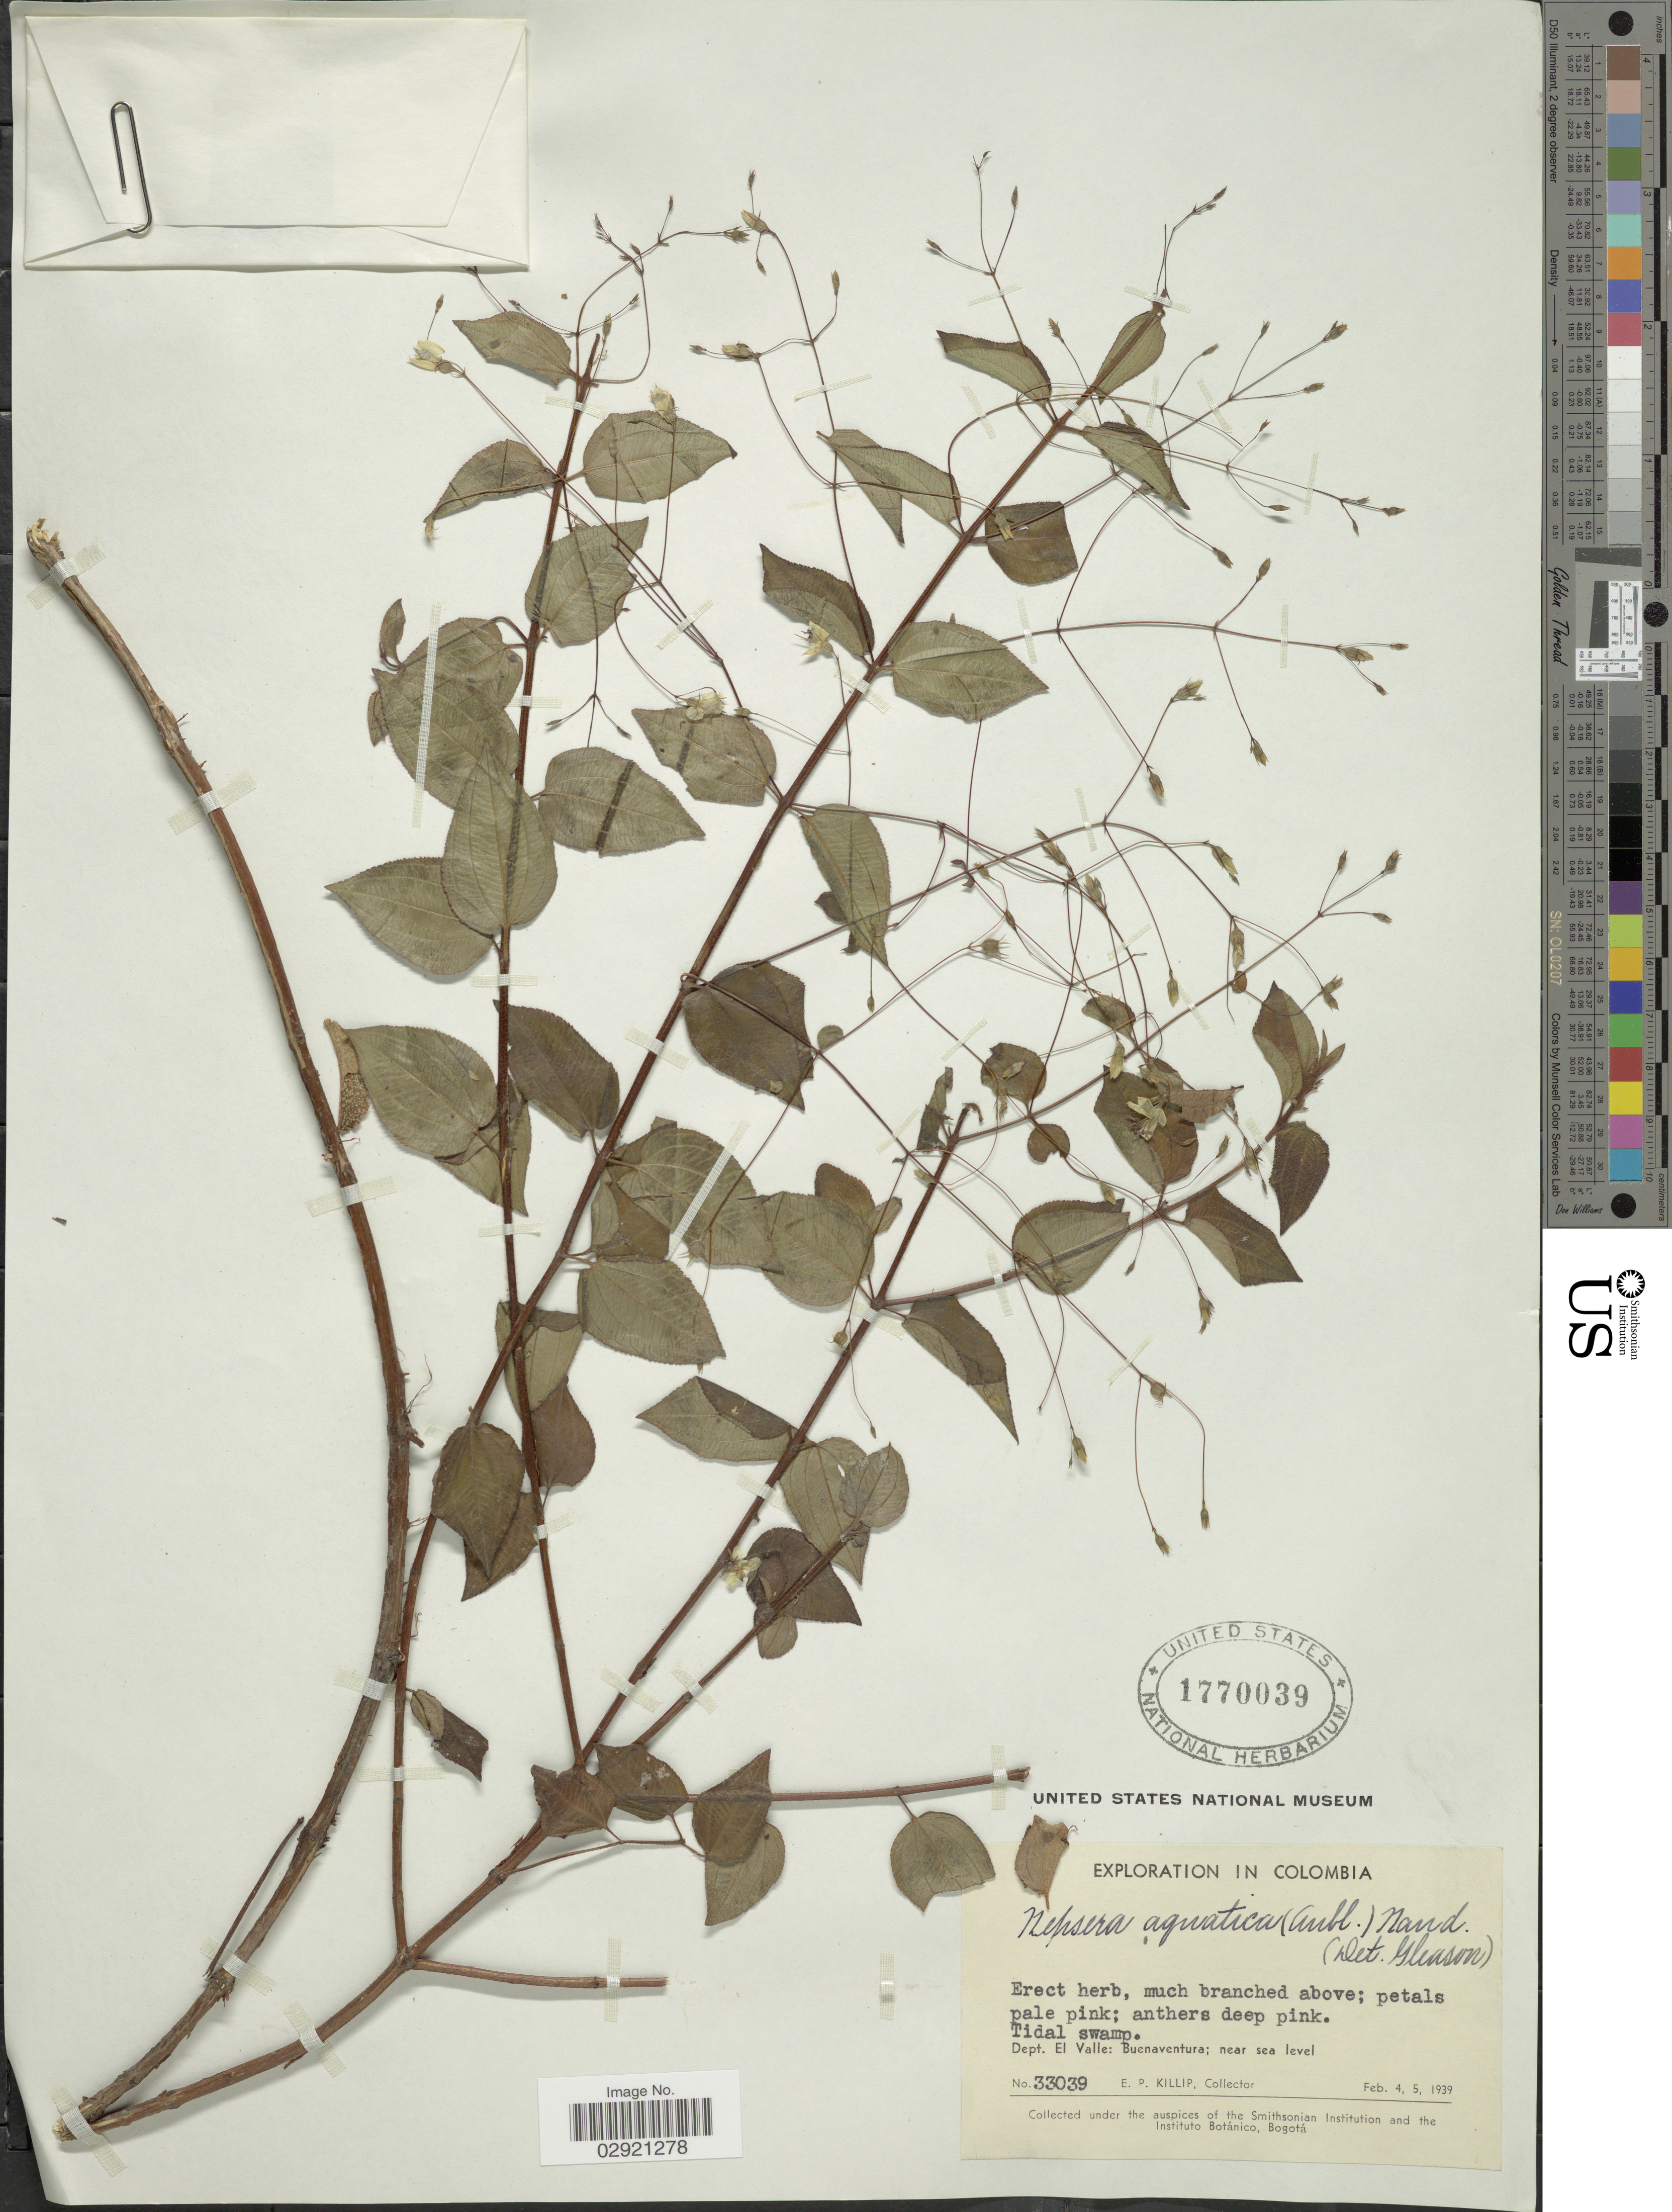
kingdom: Plantae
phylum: Tracheophyta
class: Magnoliopsida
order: Myrtales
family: Melastomataceae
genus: Nepsera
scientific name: Nepsera aquatica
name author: (Aubl.) Naudin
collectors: E. P. Killip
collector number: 33039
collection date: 1939-02-04/1939-02-05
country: Colombia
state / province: Valle del Cauca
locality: Dept. El Valle: Buenaventura.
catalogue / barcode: US 1770039